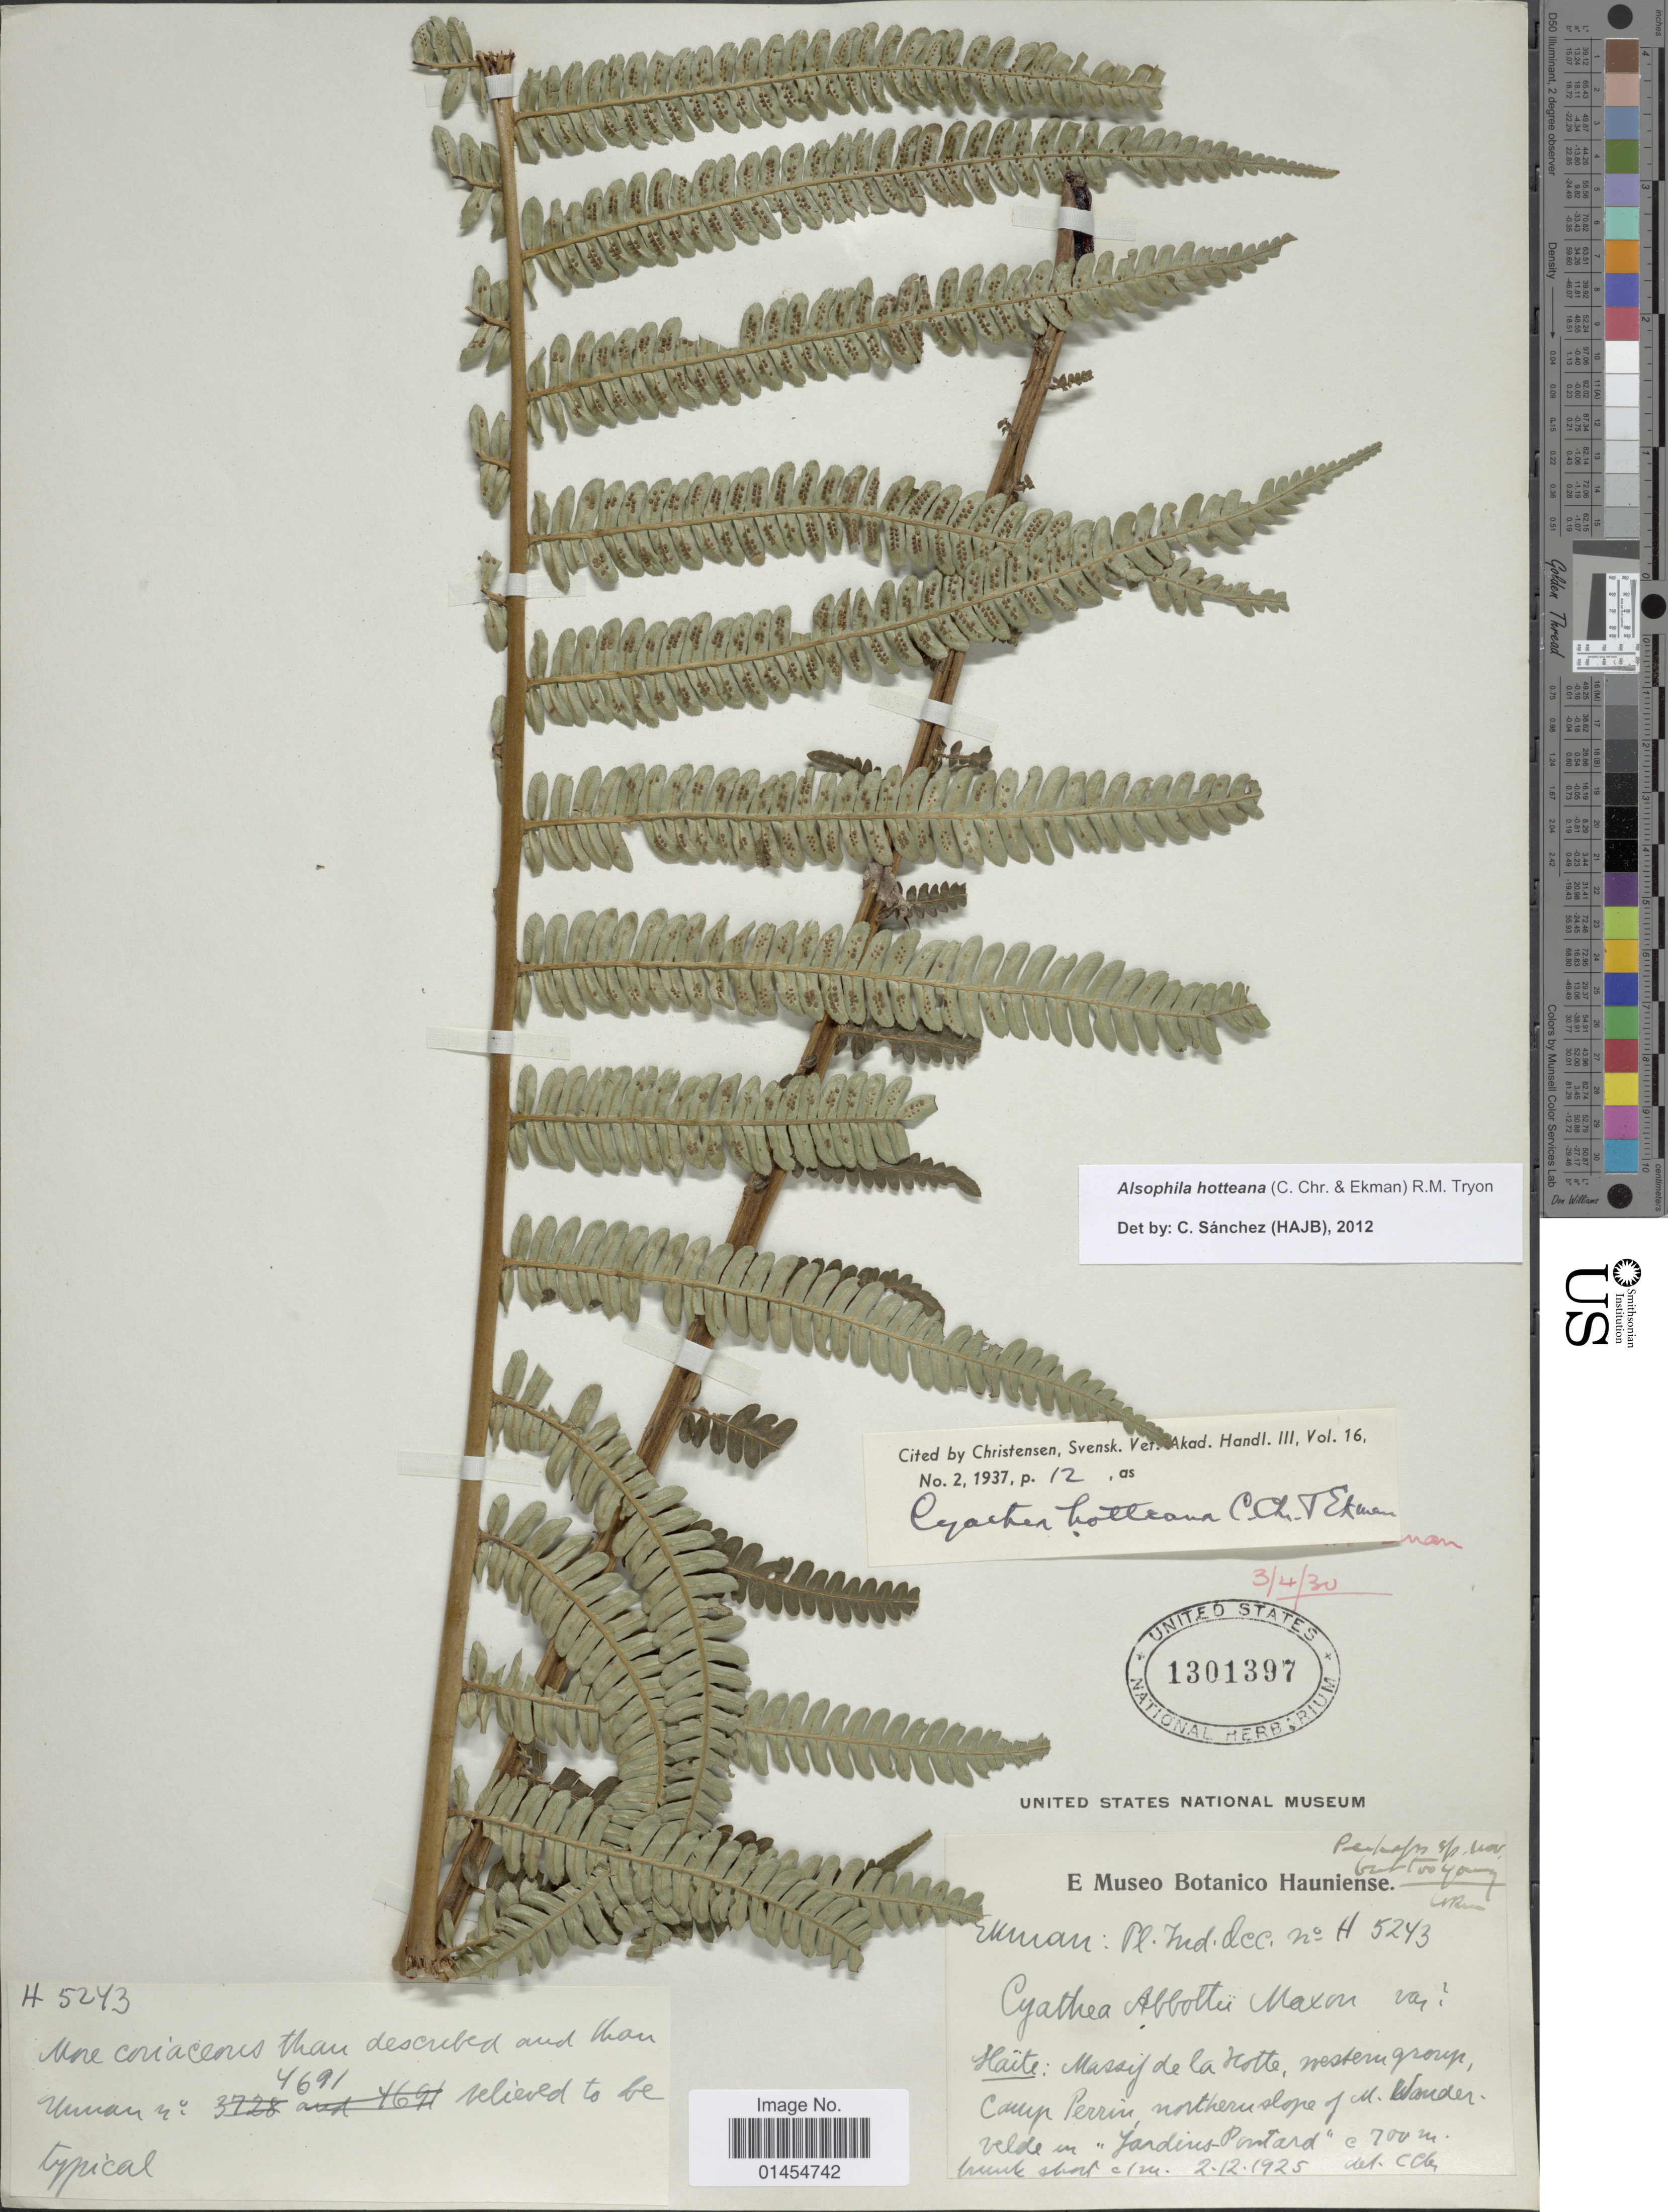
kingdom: Plantae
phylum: Tracheophyta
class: Polypodiopsida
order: Cyatheales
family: Cyatheaceae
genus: Alsophila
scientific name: Alsophila hotteana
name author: (C. Chr. & Ekman) R.M. Tryon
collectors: -. Ekman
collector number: H 5243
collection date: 1925-12-02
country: Haiti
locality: Massif de la Hotte, western group, Camp Perrin, northern slope of M. Wonder [interpreted]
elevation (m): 700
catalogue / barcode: US 1301397